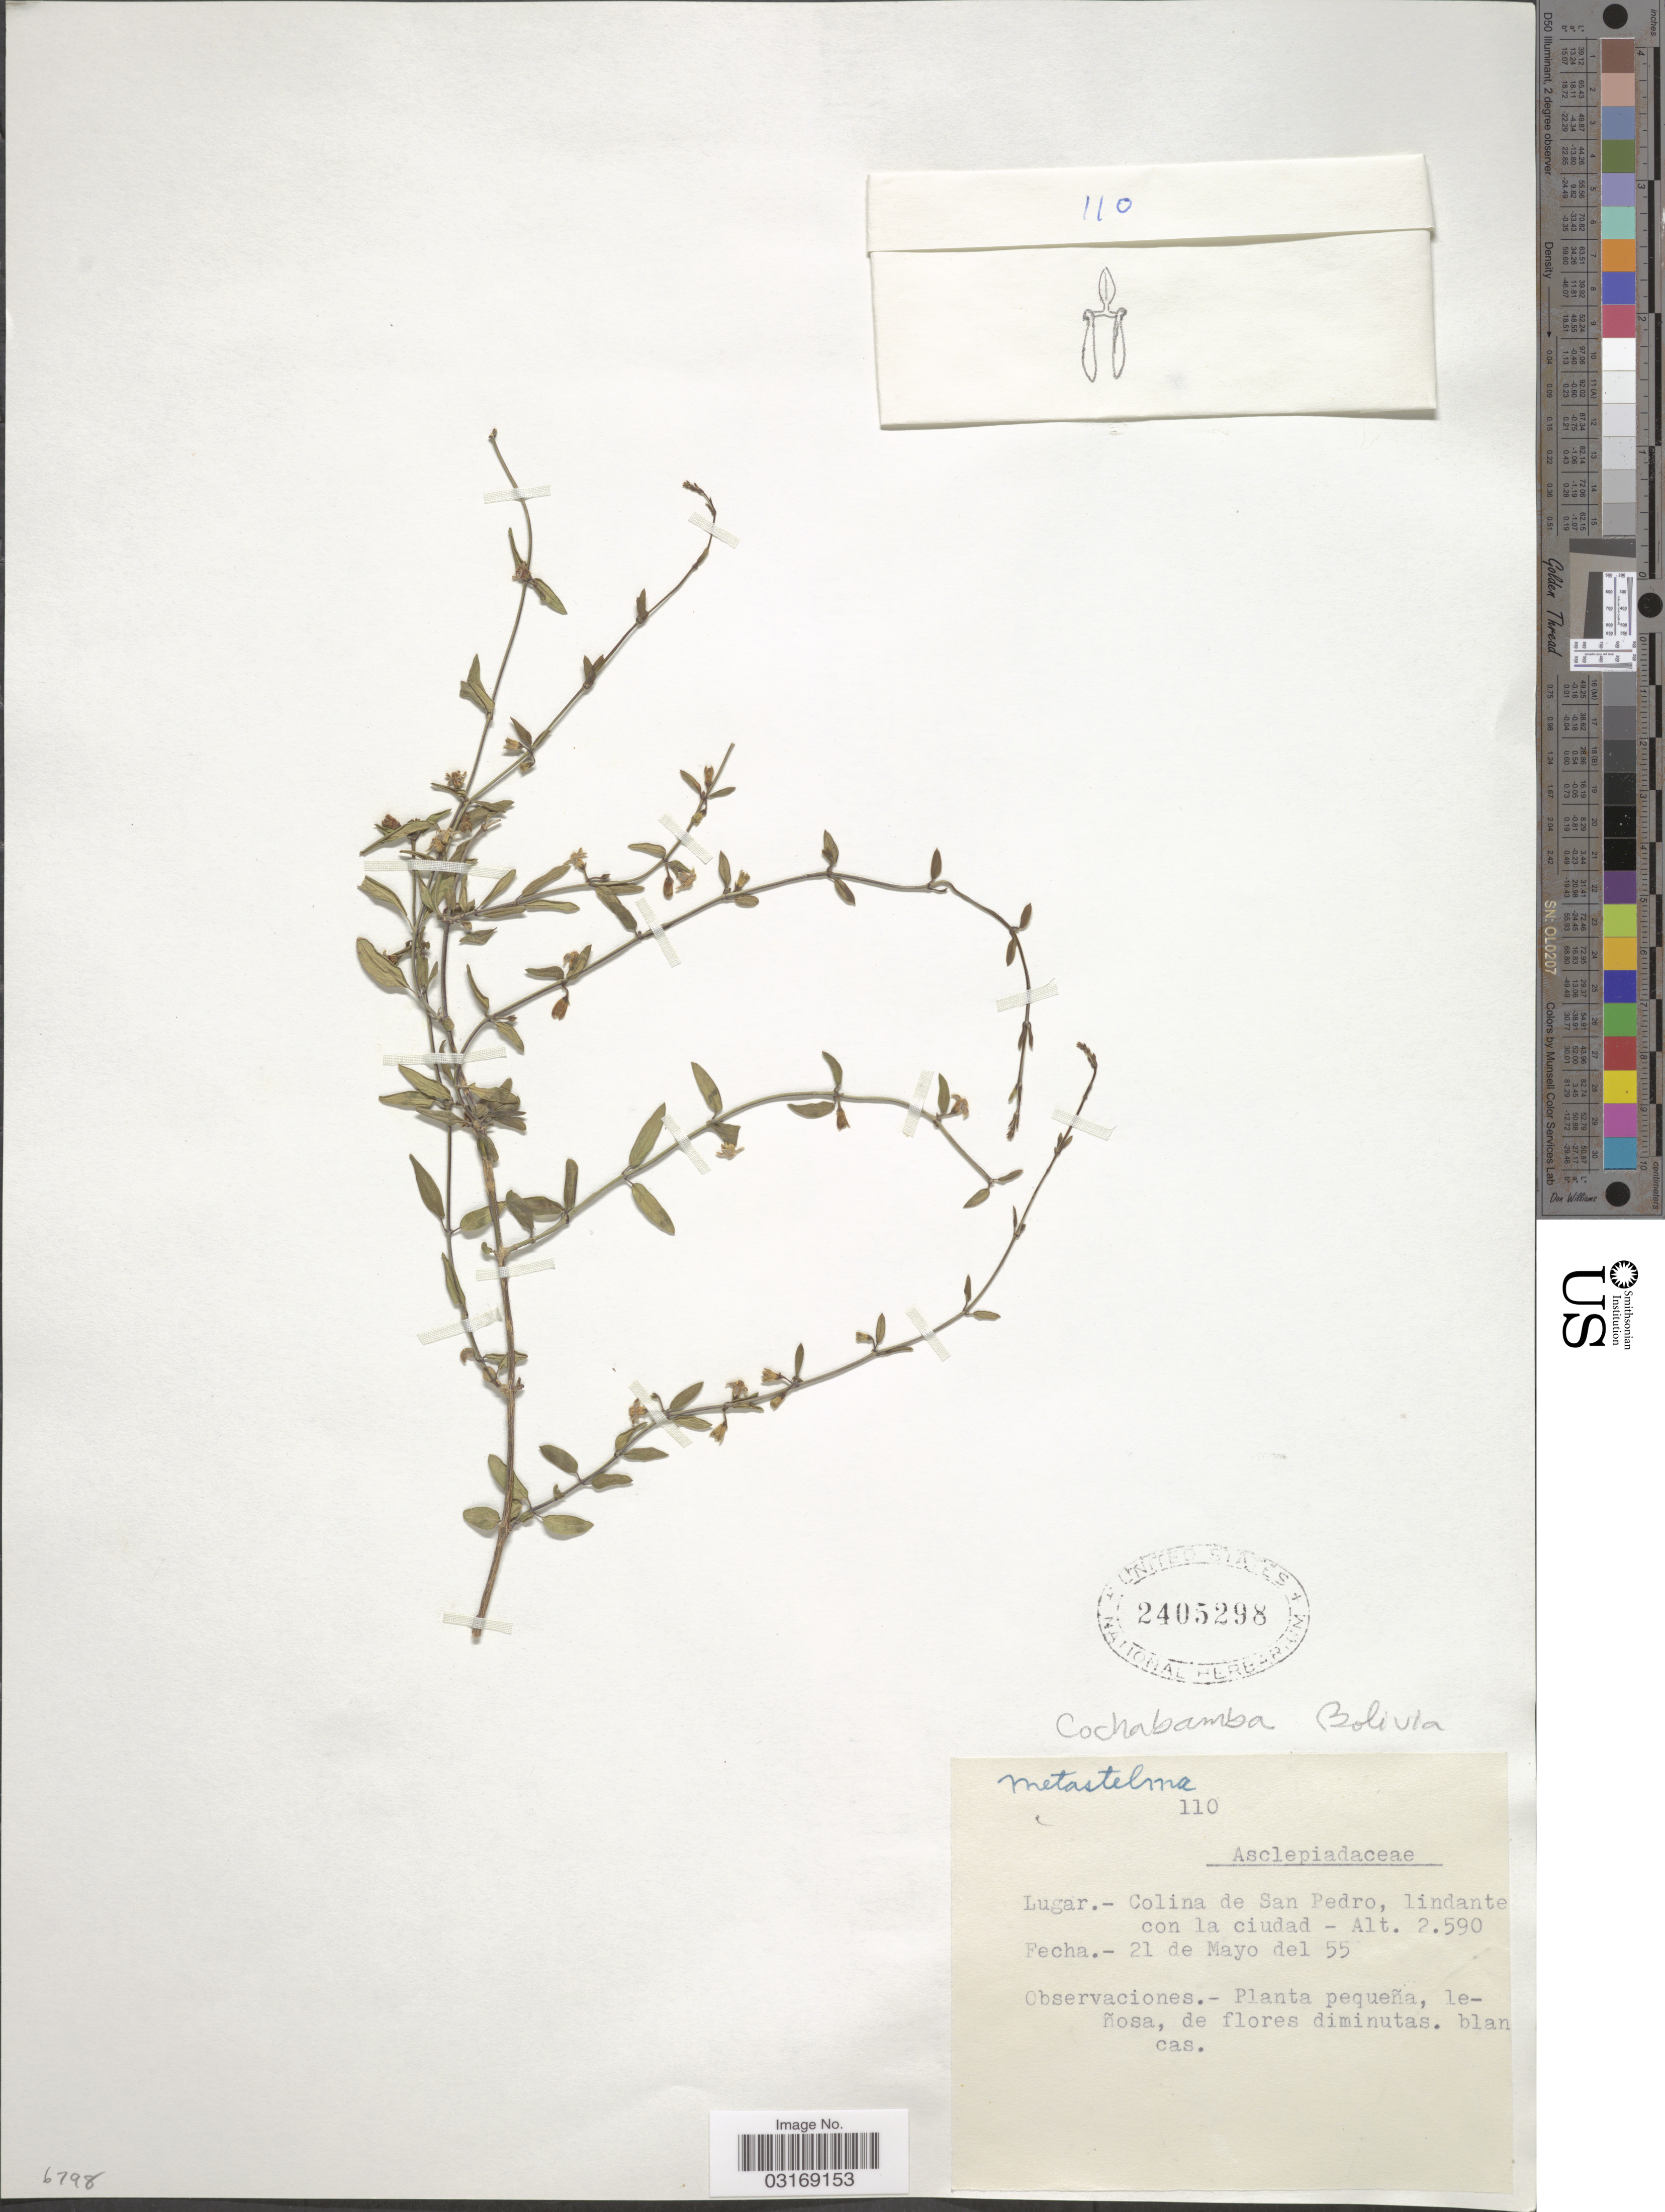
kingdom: Plantae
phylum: Tracheophyta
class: Magnoliopsida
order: Gentianales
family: Apocynaceae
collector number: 110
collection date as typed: Transcribed d/m/y: 21/5/55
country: Bolivia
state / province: Cochabamba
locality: Colina de San pedro, lindante con la ciudad.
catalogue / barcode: US 2405298